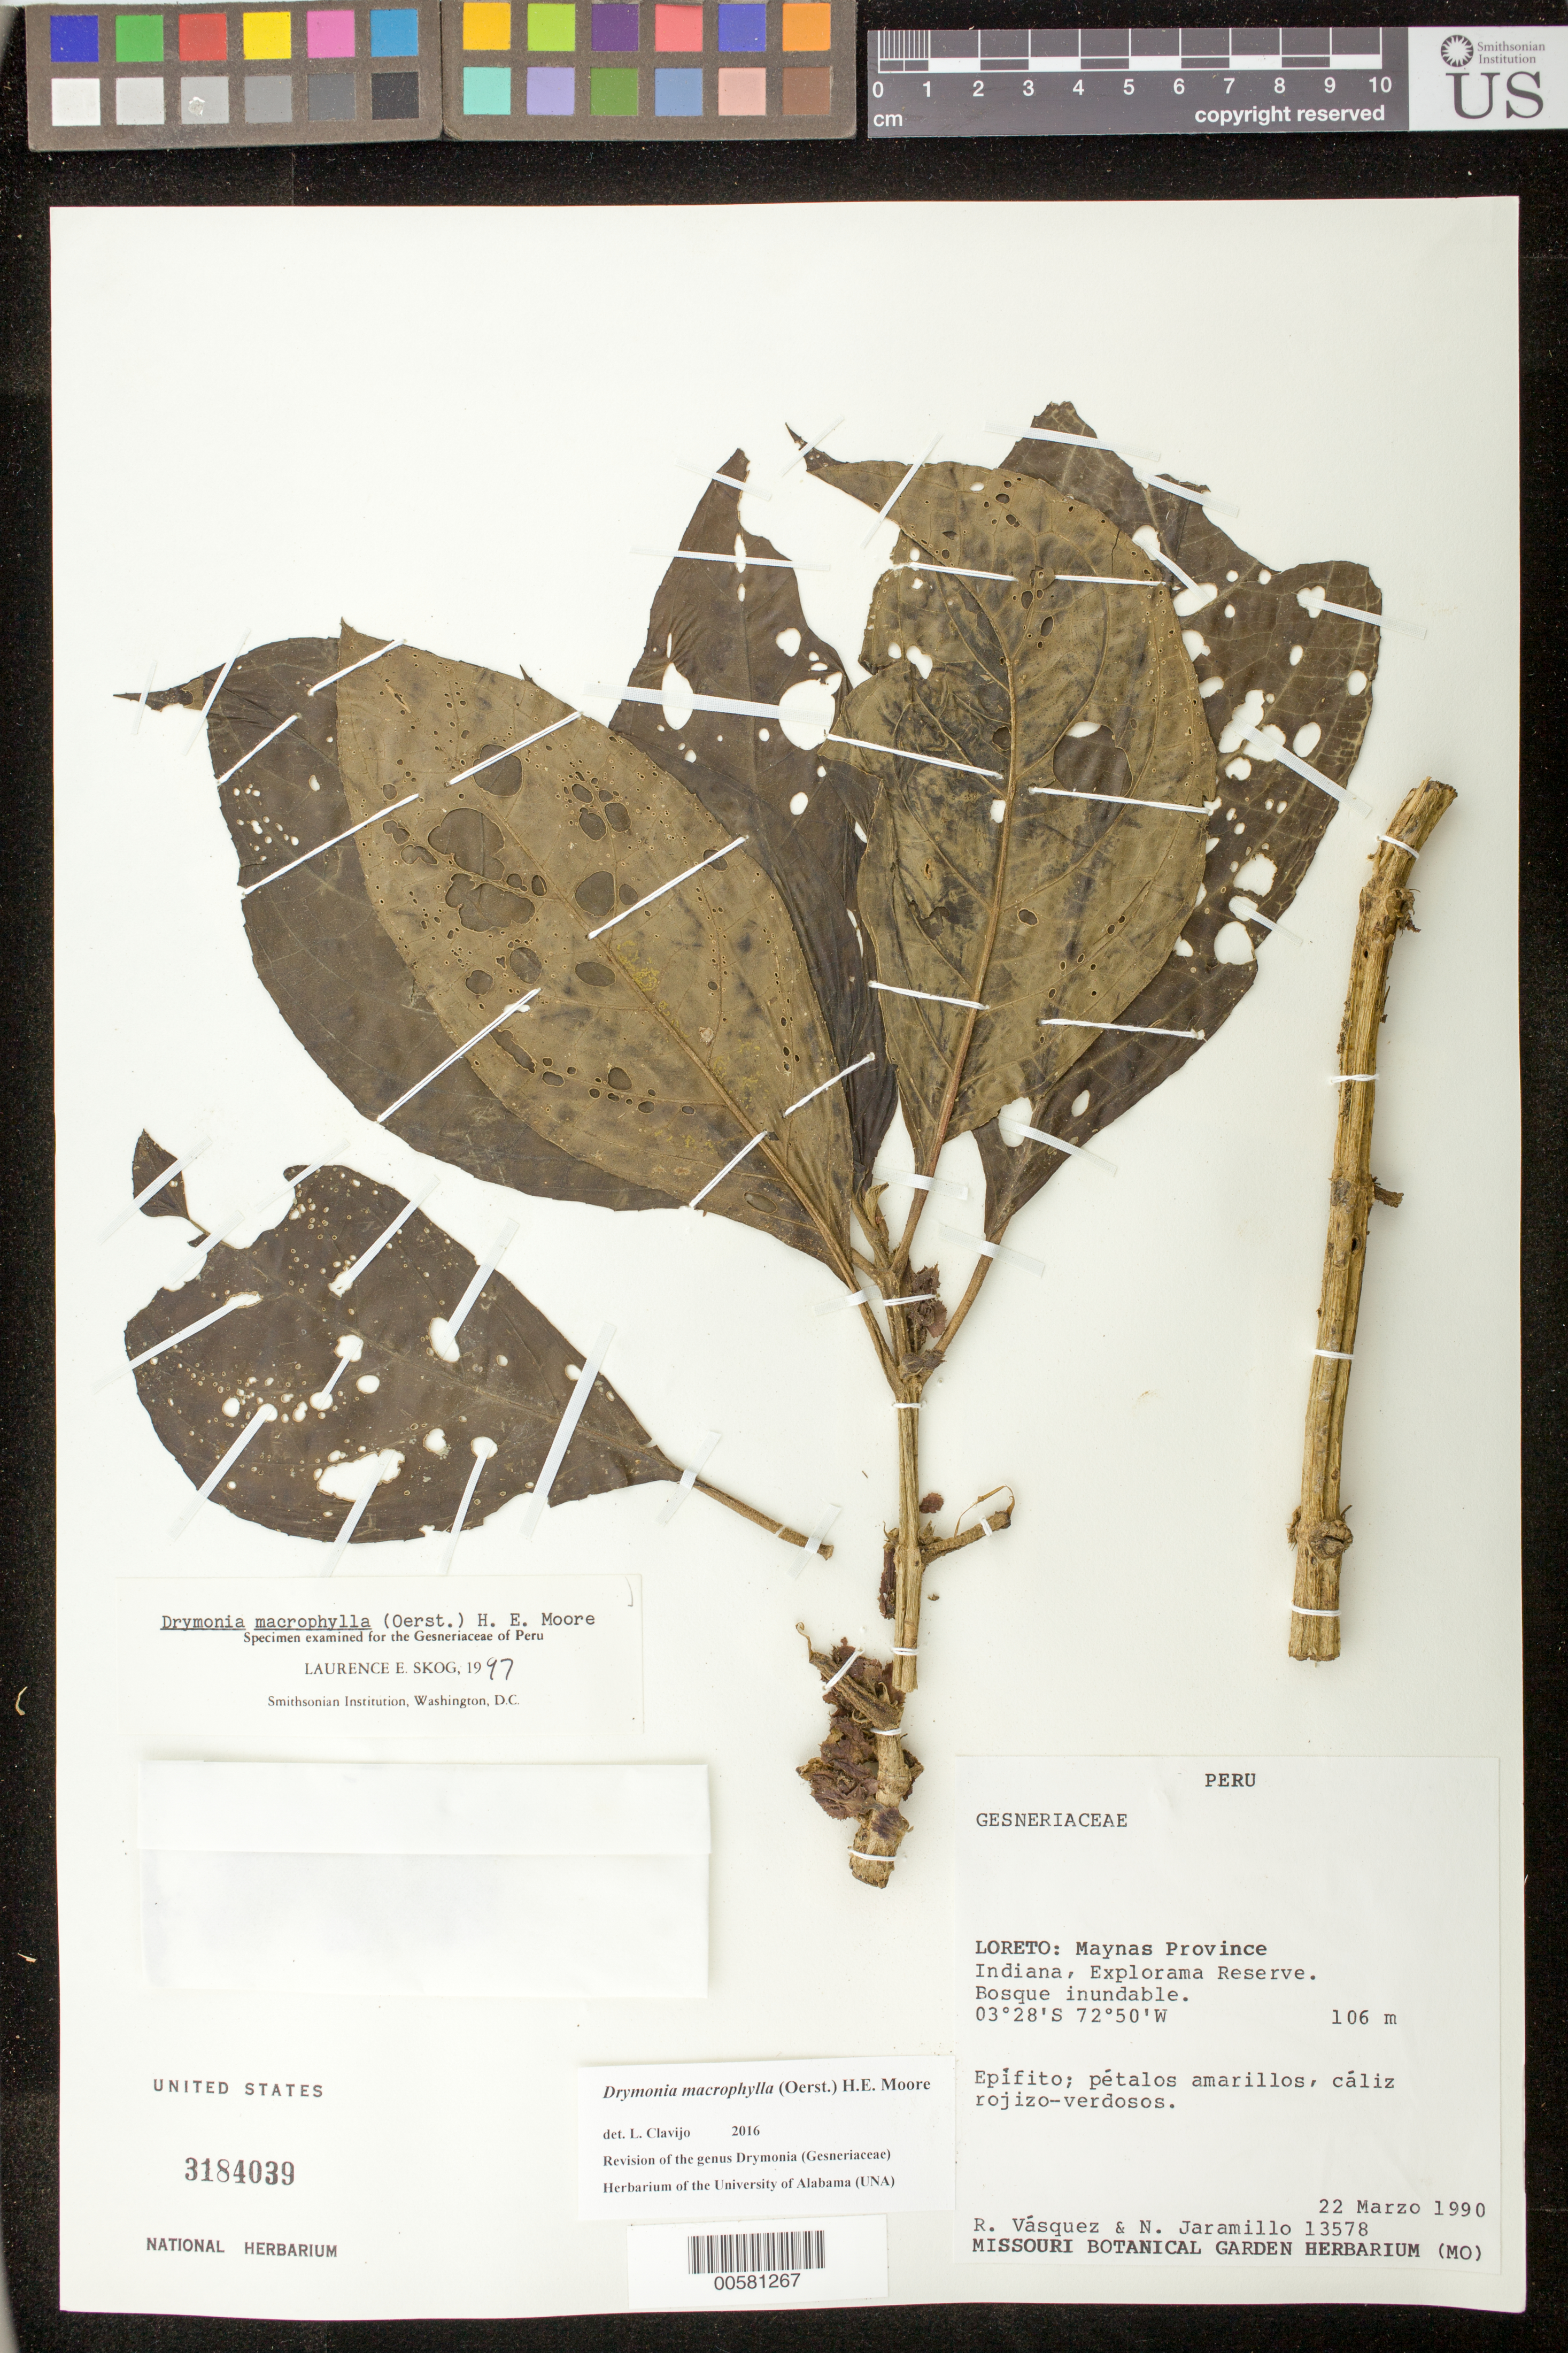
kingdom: Plantae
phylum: Tracheophyta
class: Magnoliopsida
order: Lamiales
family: Gesneriaceae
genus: Drymonia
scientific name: Drymonia macrophylla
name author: (Oerst.) H.E. Moore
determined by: Skog, Laurence E.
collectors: R. Vásquez & N. Jaramillo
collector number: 13578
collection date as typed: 22 Mar 1990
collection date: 1990-03-22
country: Peru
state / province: Loreto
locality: Prov. Maynas; Indiana, Explorama Reserve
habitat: Bosque inundable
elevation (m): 106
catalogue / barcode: US 3184039